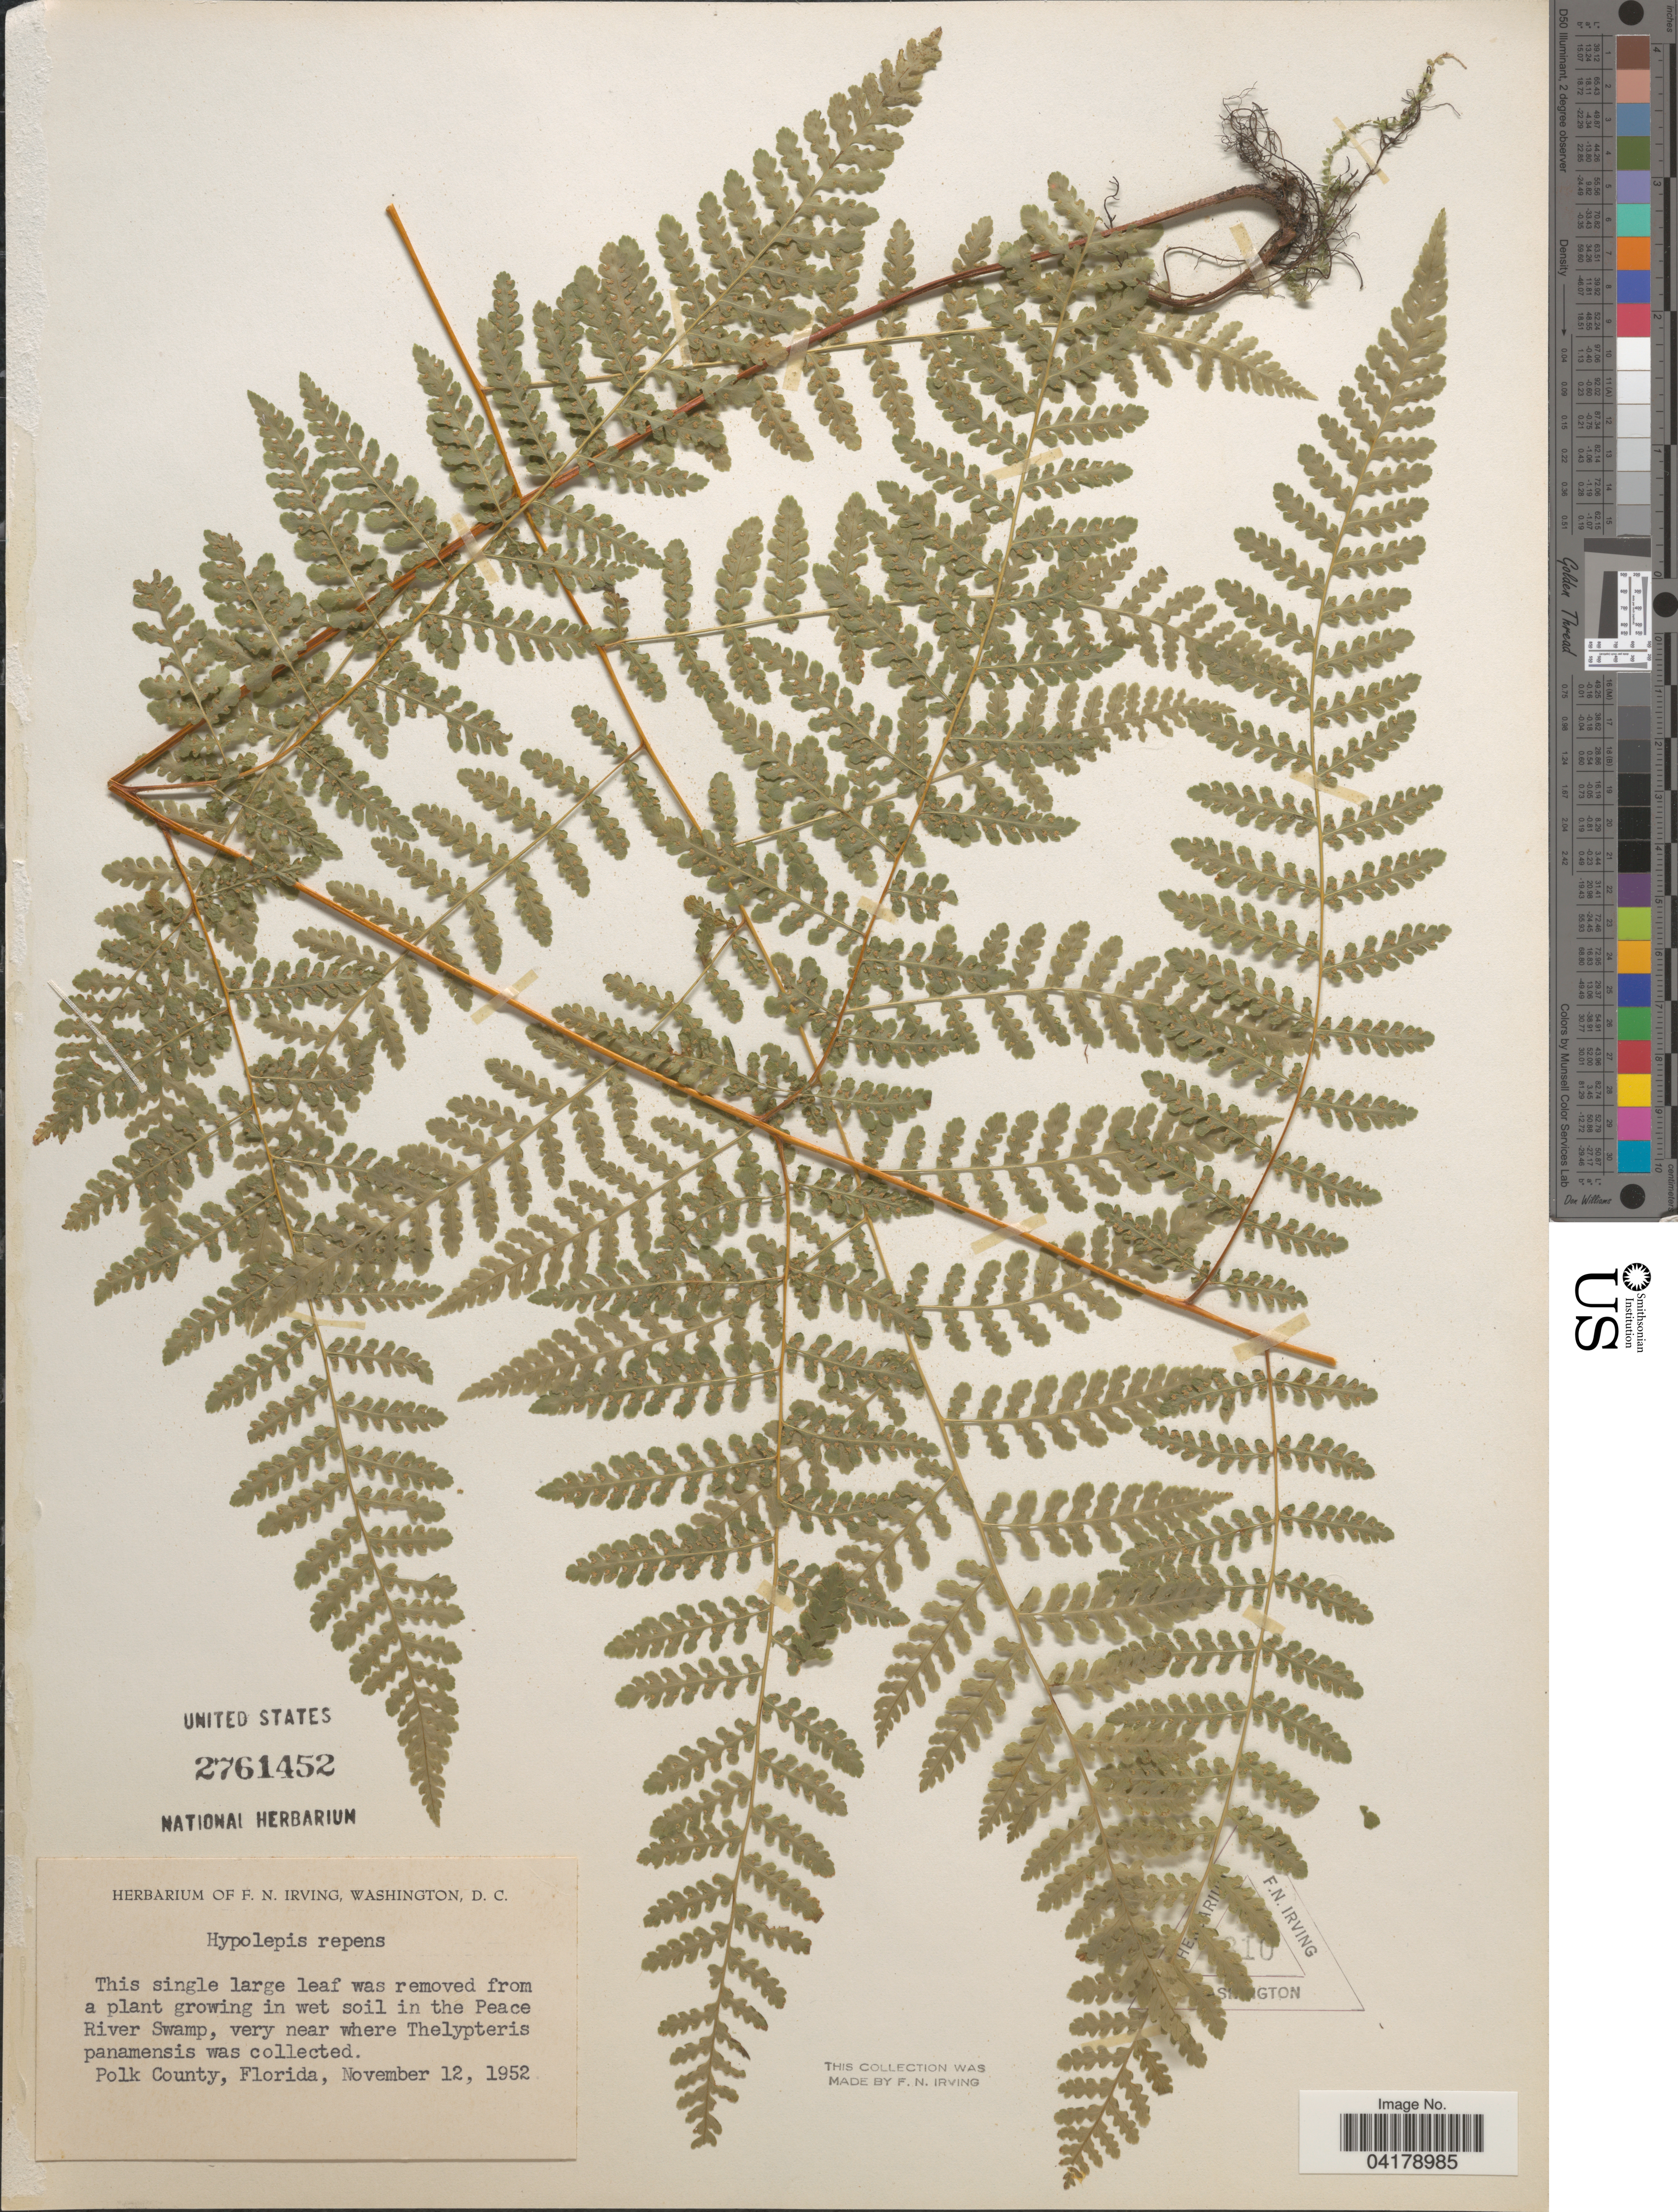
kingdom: Plantae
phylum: Tracheophyta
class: Polypodiopsida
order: Polypodiales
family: Dennstaedtiaceae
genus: Hypolepis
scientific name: Hypolepis repens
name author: (L.) C. Presl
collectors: ex herb. F.N. Irving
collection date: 1952-11-12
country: United States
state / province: Florida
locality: Polk County.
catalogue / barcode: US 2761452